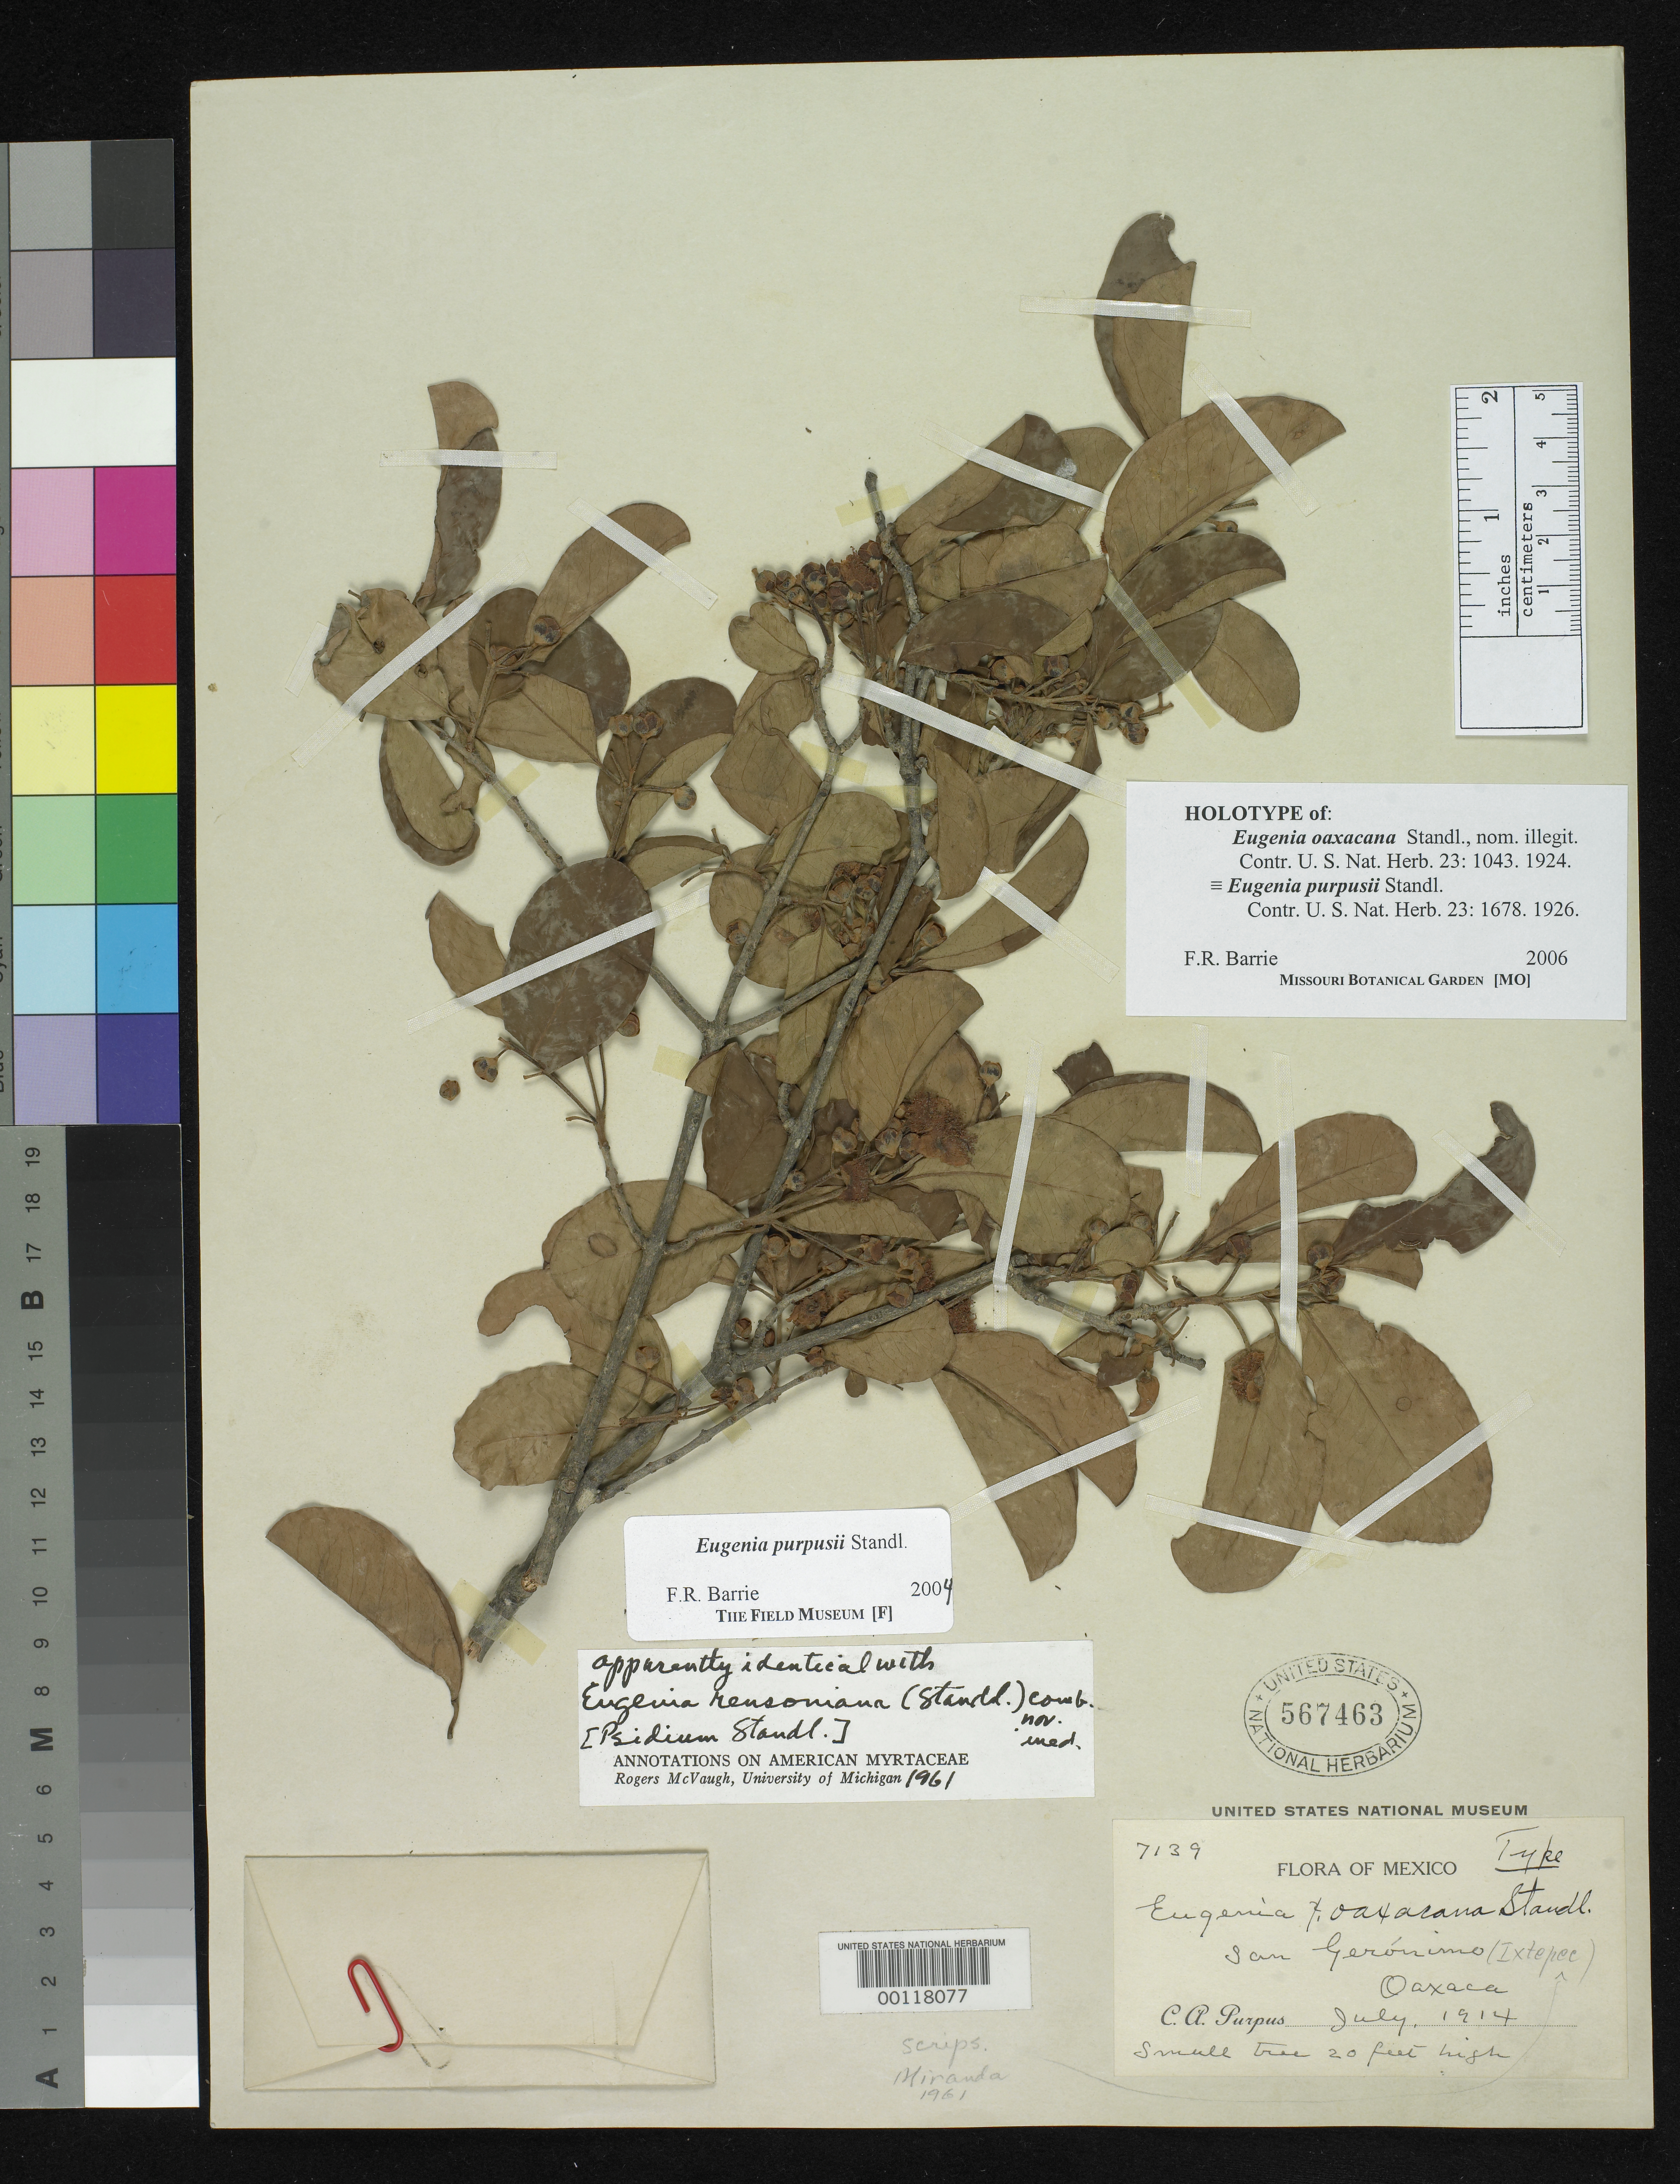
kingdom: Plantae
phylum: Tracheophyta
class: Magnoliopsida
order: Myrtales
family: Myrtaceae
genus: Eugenia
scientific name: Eugenia oaxacana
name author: Standl.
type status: Holotype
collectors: C. A. Purpus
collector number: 7139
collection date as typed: Jul 1914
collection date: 1914-07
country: Mexico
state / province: Oaxaca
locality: San Geronimo.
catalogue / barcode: US 567463